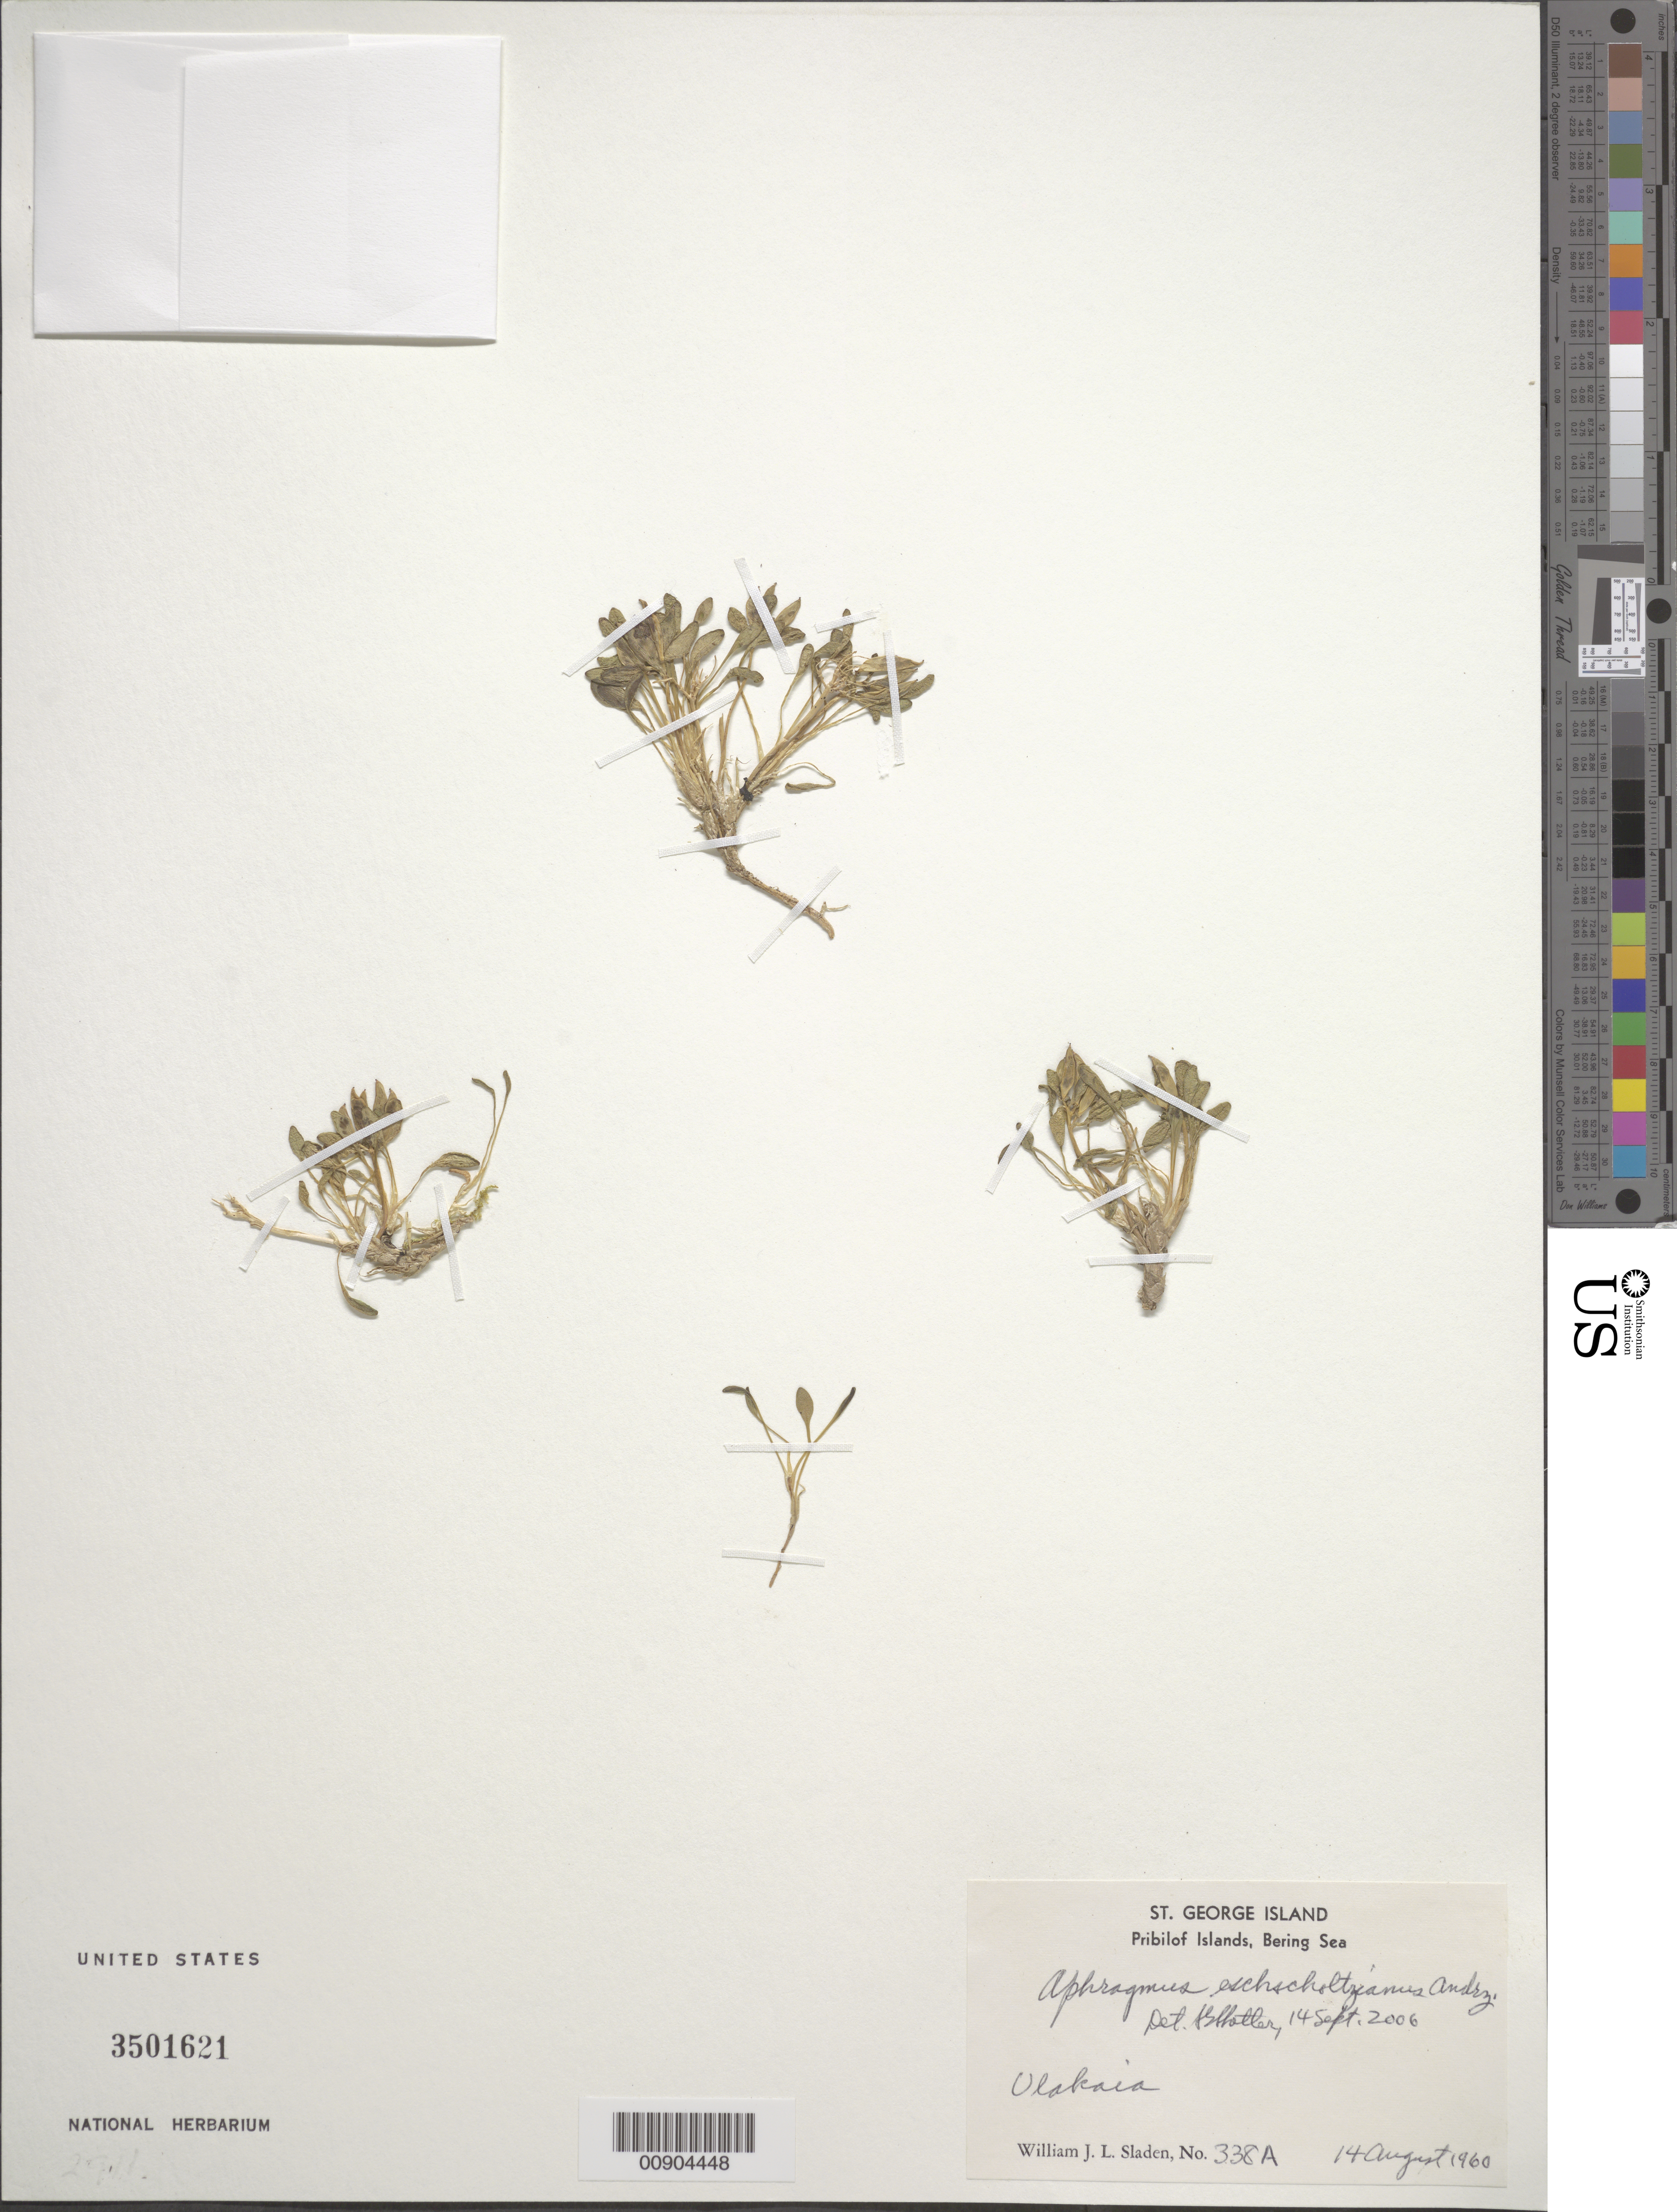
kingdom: Plantae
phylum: Tracheophyta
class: Magnoliopsida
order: Brassicales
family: Brassicaceae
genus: Aphragmus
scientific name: Aphragmus eschscholtzianus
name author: Andrz. ex DC.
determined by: Shetler, Stanwyn G., (US), NMNH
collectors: W. Sladen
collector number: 338A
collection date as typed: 14 Aug 1960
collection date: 1960-08-14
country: United States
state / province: Alaska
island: St. George Island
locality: St. George Island. Ulakaia., Bering Sea, Pribilof Islands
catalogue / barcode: US 3501621